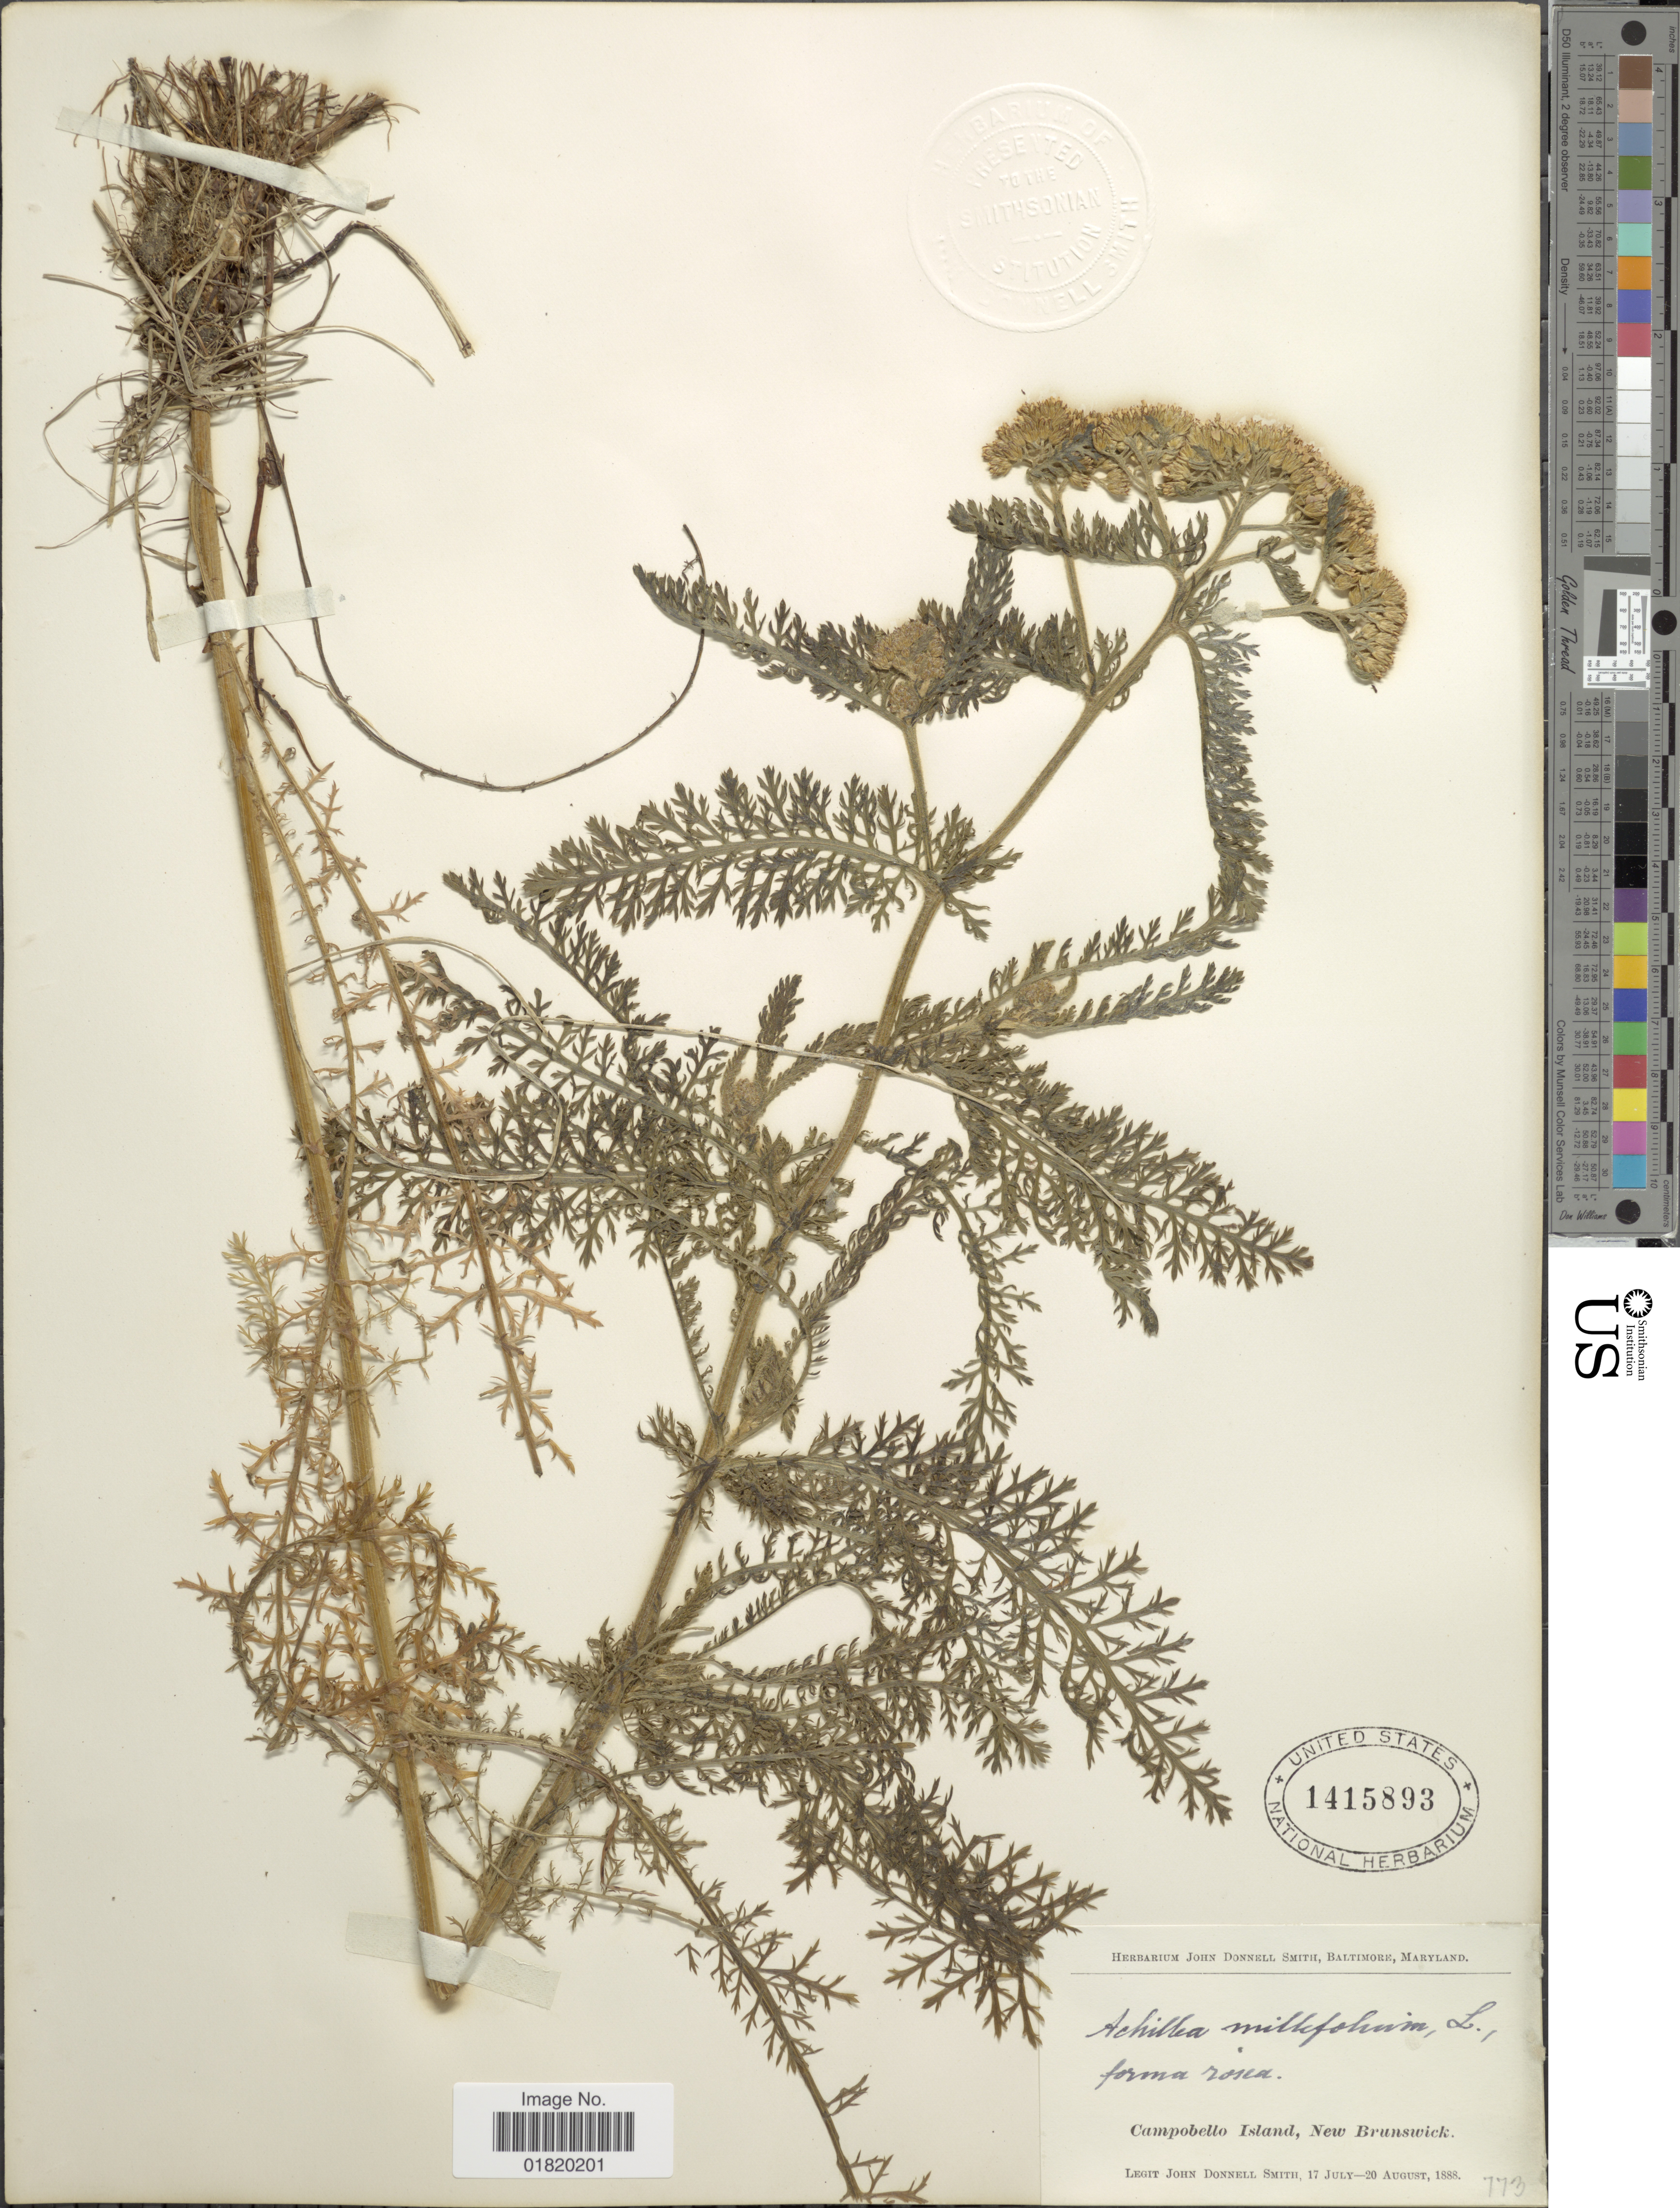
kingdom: Plantae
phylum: Tracheophyta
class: Magnoliopsida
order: Asterales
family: Asteraceae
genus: Achillea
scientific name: Achillea millefolium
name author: L.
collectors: J. Donnell Smith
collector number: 773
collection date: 1888-07-17/1888-08-20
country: Canada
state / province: New Brunswick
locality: Campobello Island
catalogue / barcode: US 1415893